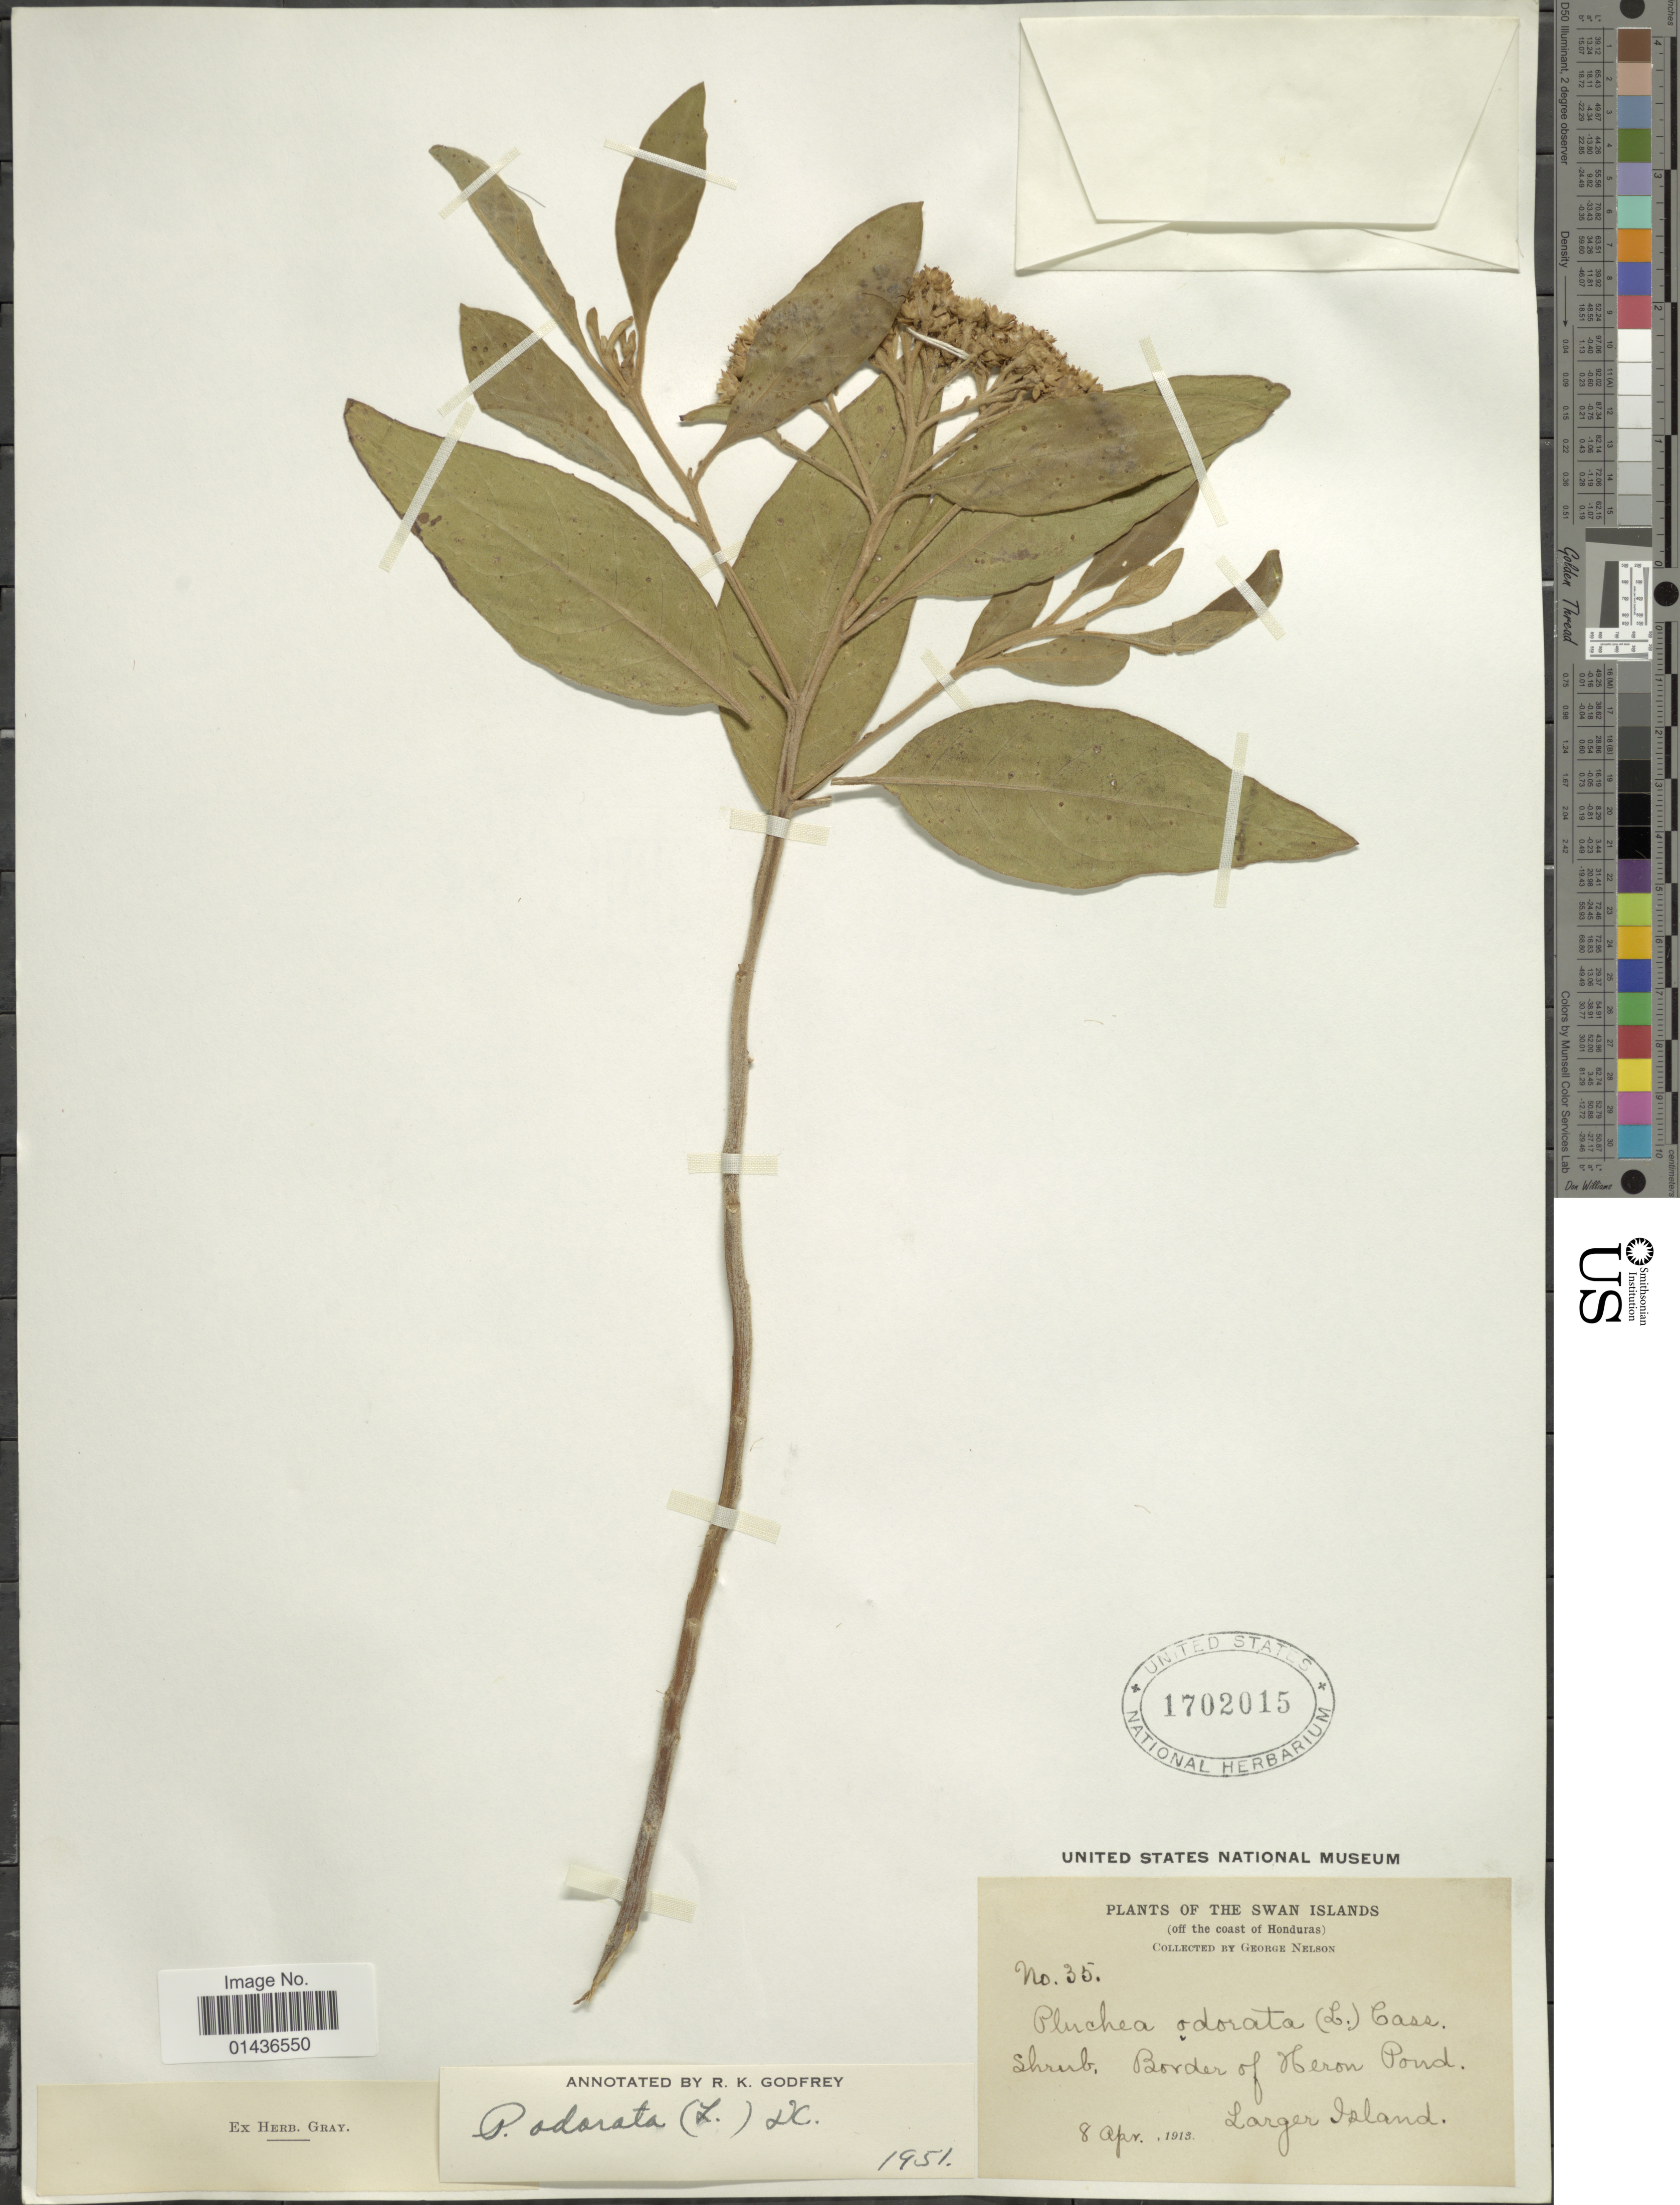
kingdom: Plantae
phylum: Tracheophyta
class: Magnoliopsida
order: Asterales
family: Asteraceae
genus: Pluchea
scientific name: Pluchea carolinensis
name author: (Jacq.) D. Don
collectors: G. Nelson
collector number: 35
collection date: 1913-04-08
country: Honduras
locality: The Swan Islands, coast of Honduras, border of Heron Pond, Larger Island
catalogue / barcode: US 1702015